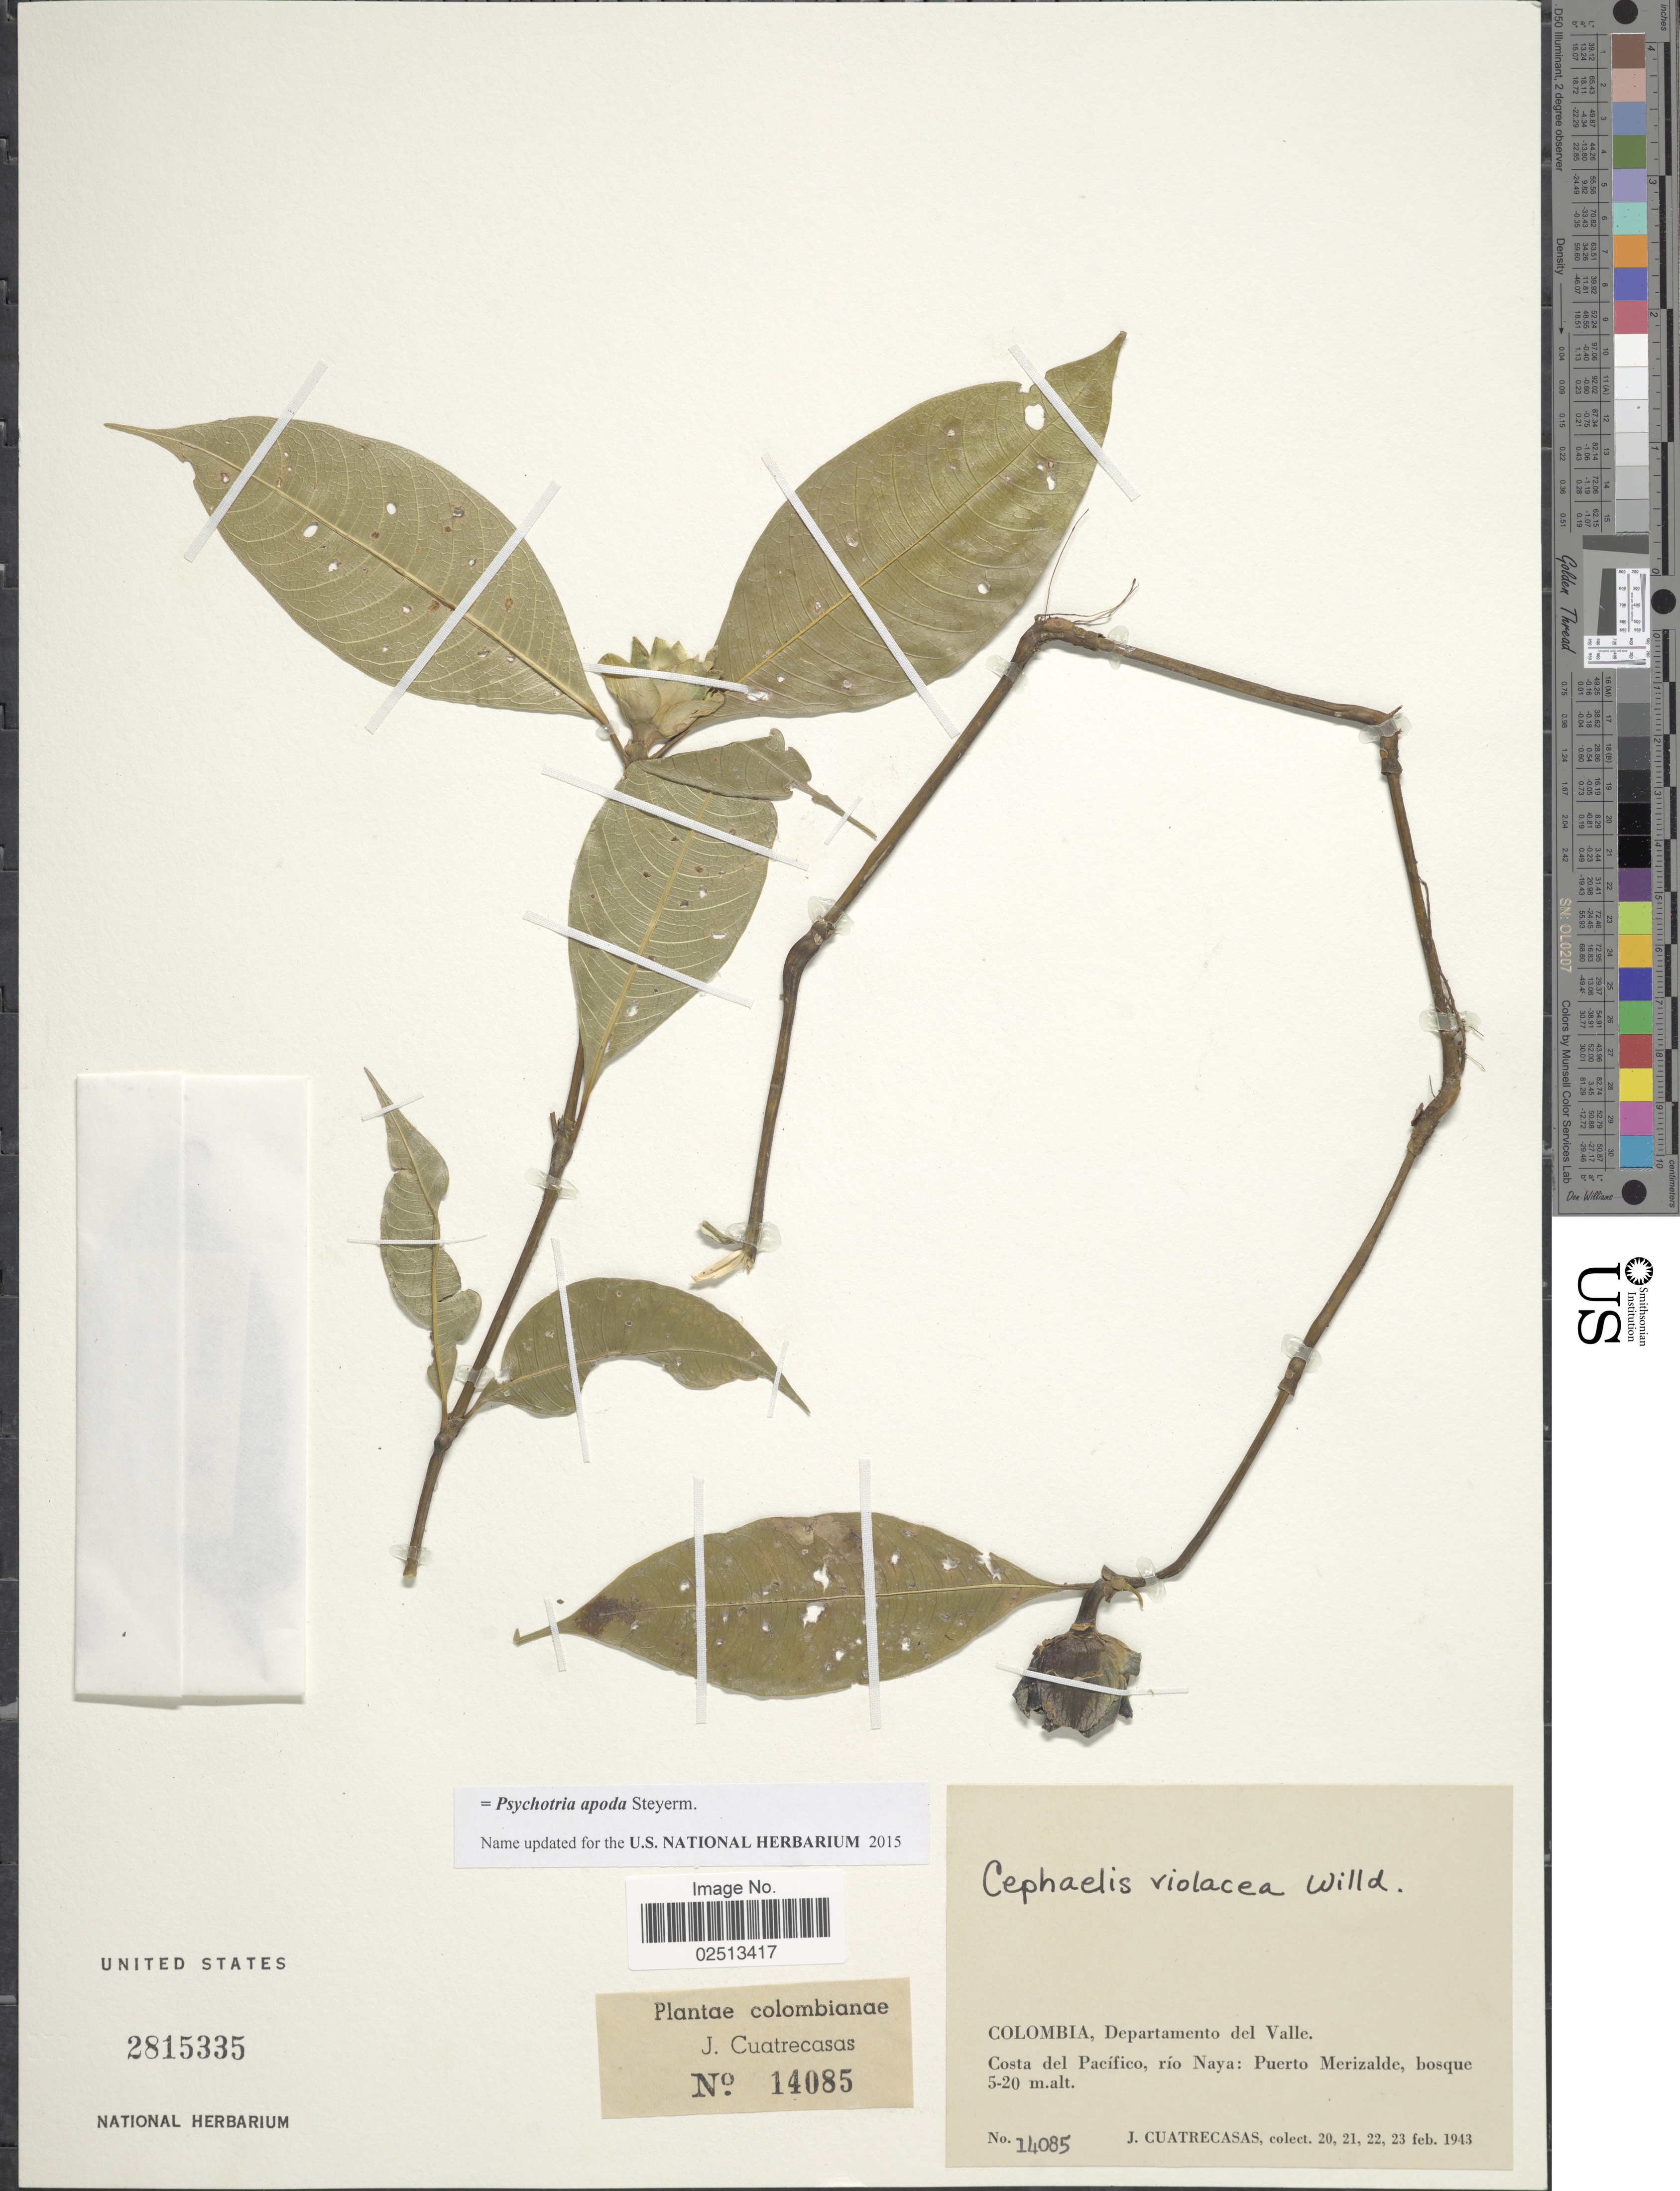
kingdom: Plantae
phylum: Tracheophyta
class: Magnoliopsida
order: Gentianales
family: Rubiaceae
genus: Psychotria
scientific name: Psychotria apoda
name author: Steyerm.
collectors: J. Cuatrecasas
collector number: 14085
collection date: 1943-02-20/1943-02-23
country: Colombia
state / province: Valle del Cauca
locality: Departamento del Valle, Costa del Pacífico; río Naya: Puerto Merizalde, bosque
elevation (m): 5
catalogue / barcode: US 2815335